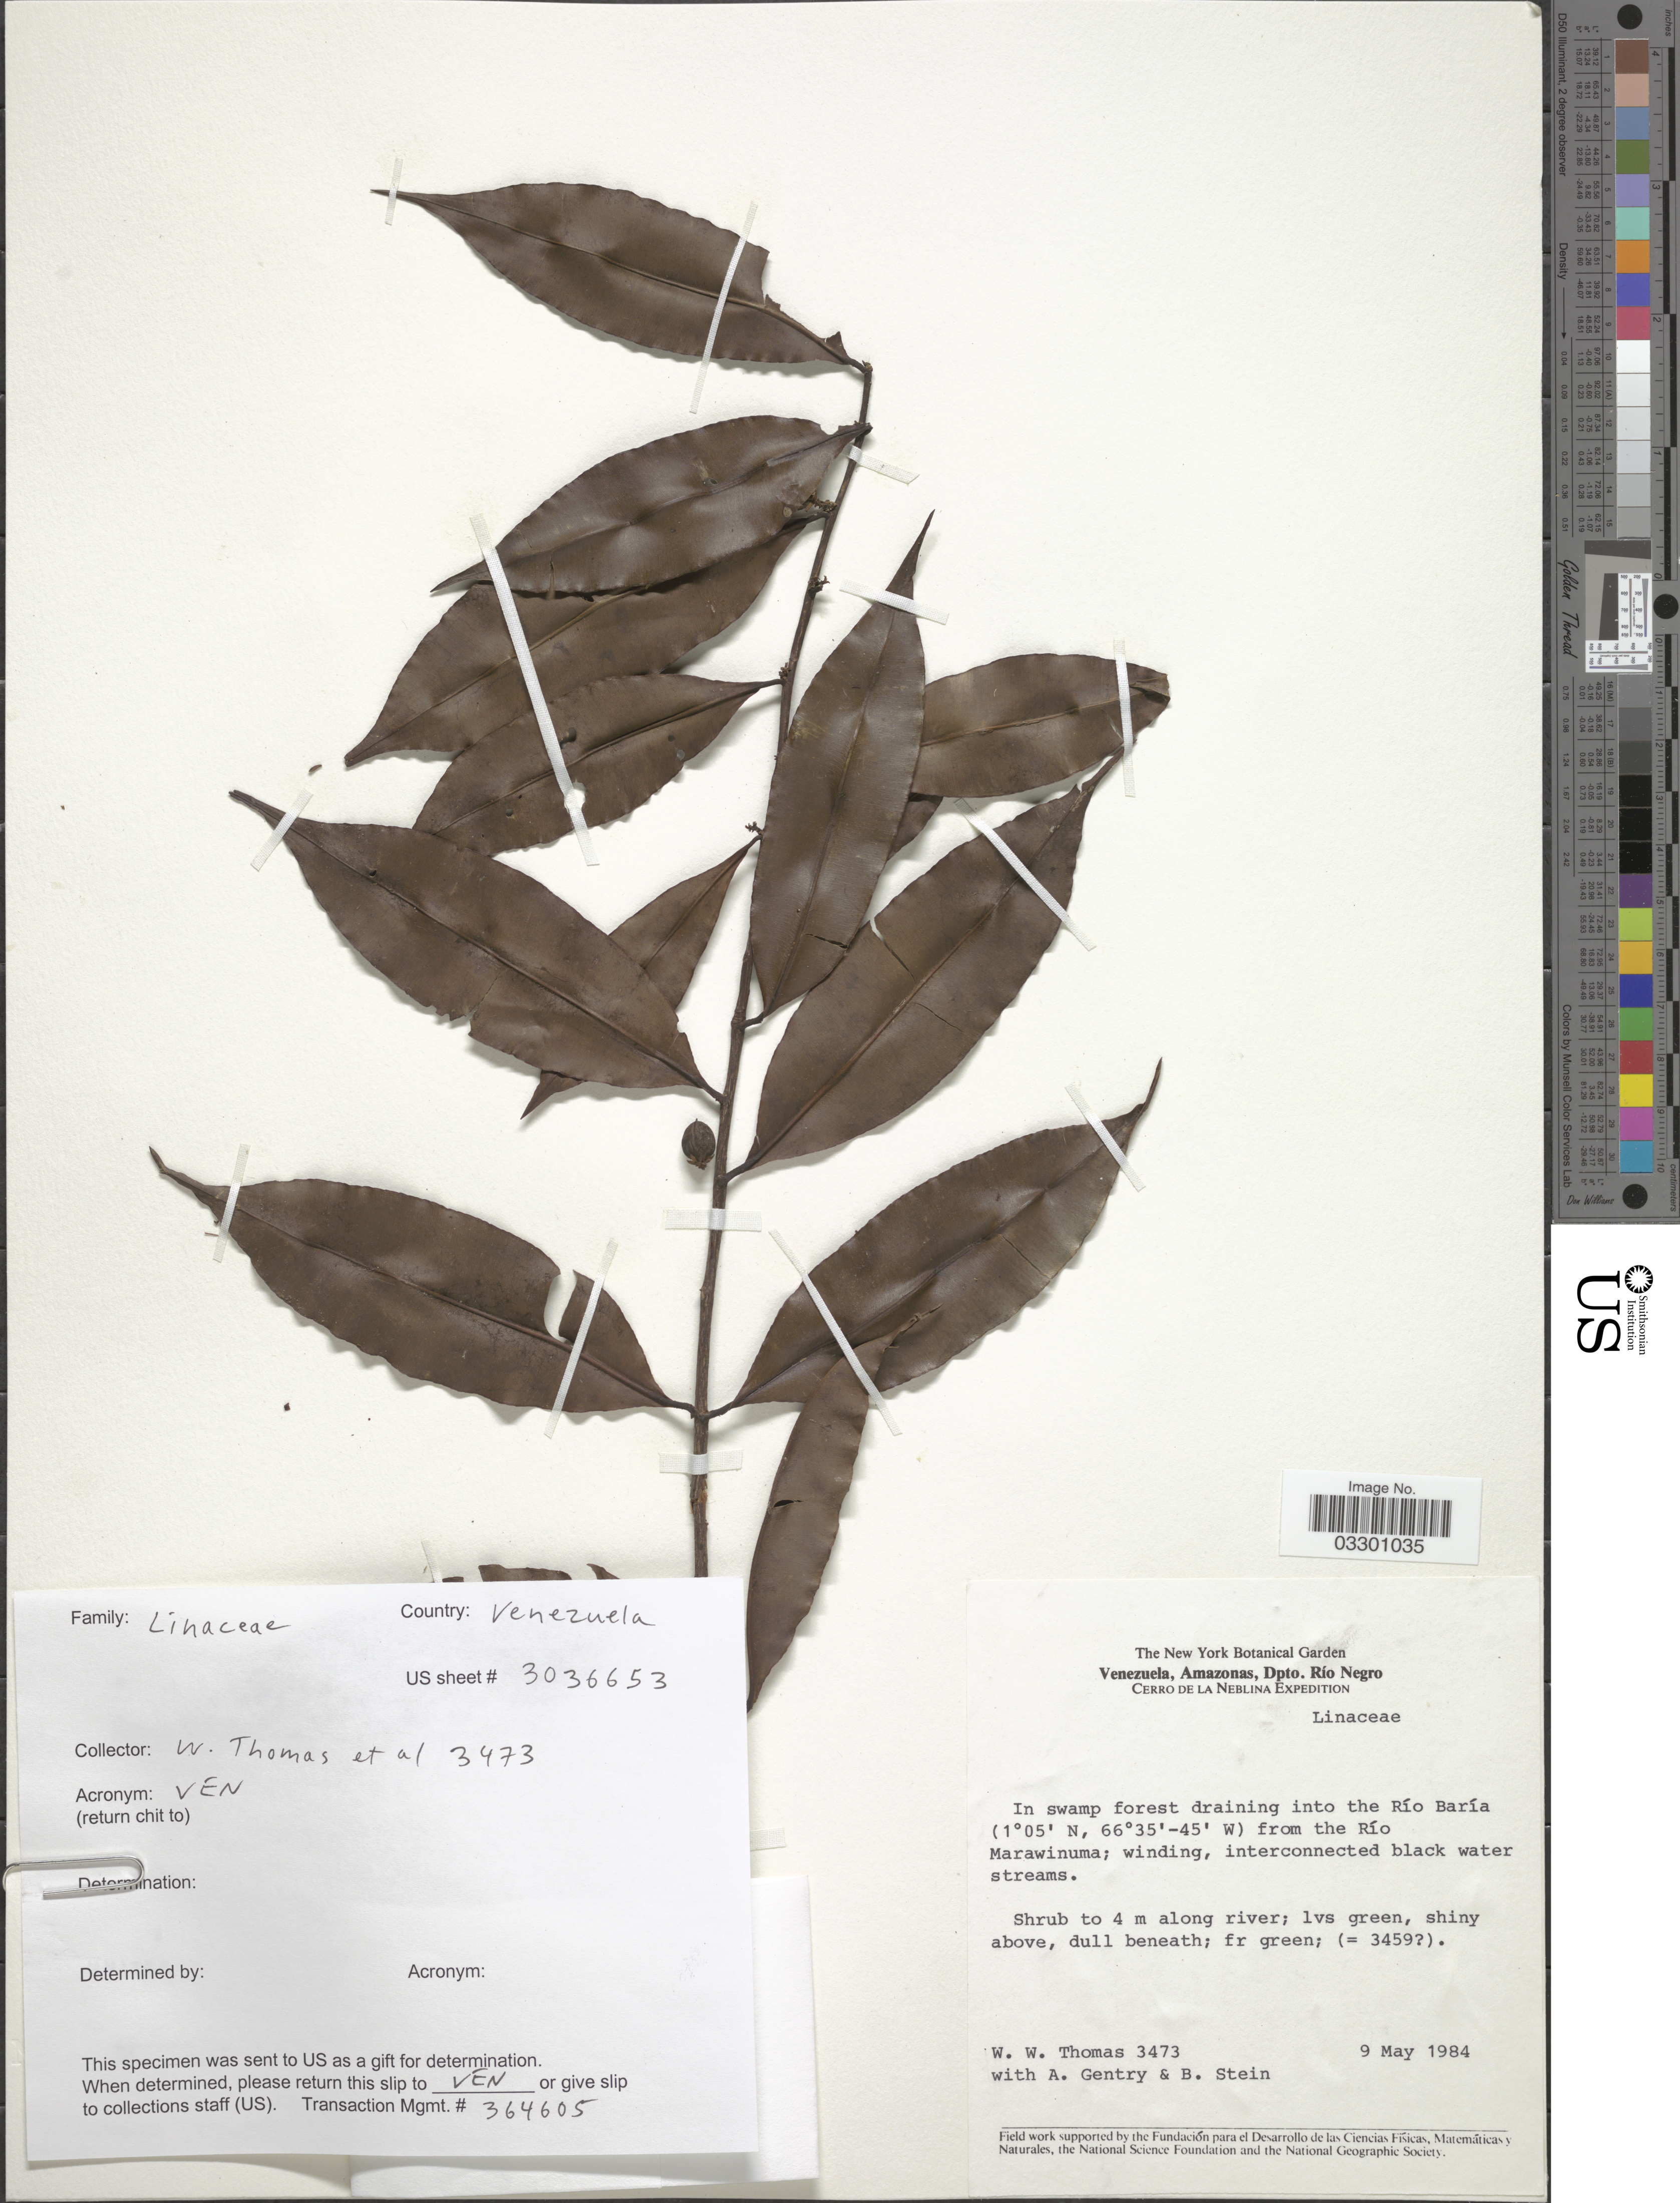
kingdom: Plantae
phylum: Tracheophyta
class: Magnoliopsida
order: Malpighiales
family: Linaceae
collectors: W. Thomas, A. H. Gentry & B. Stein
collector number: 3473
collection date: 1984-05-09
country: Venezuela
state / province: Amazonas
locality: Dpto. Río Negro. Cerro de La Neblina. In swamp forest draining into the Río Baría from the Río Marawinuma.